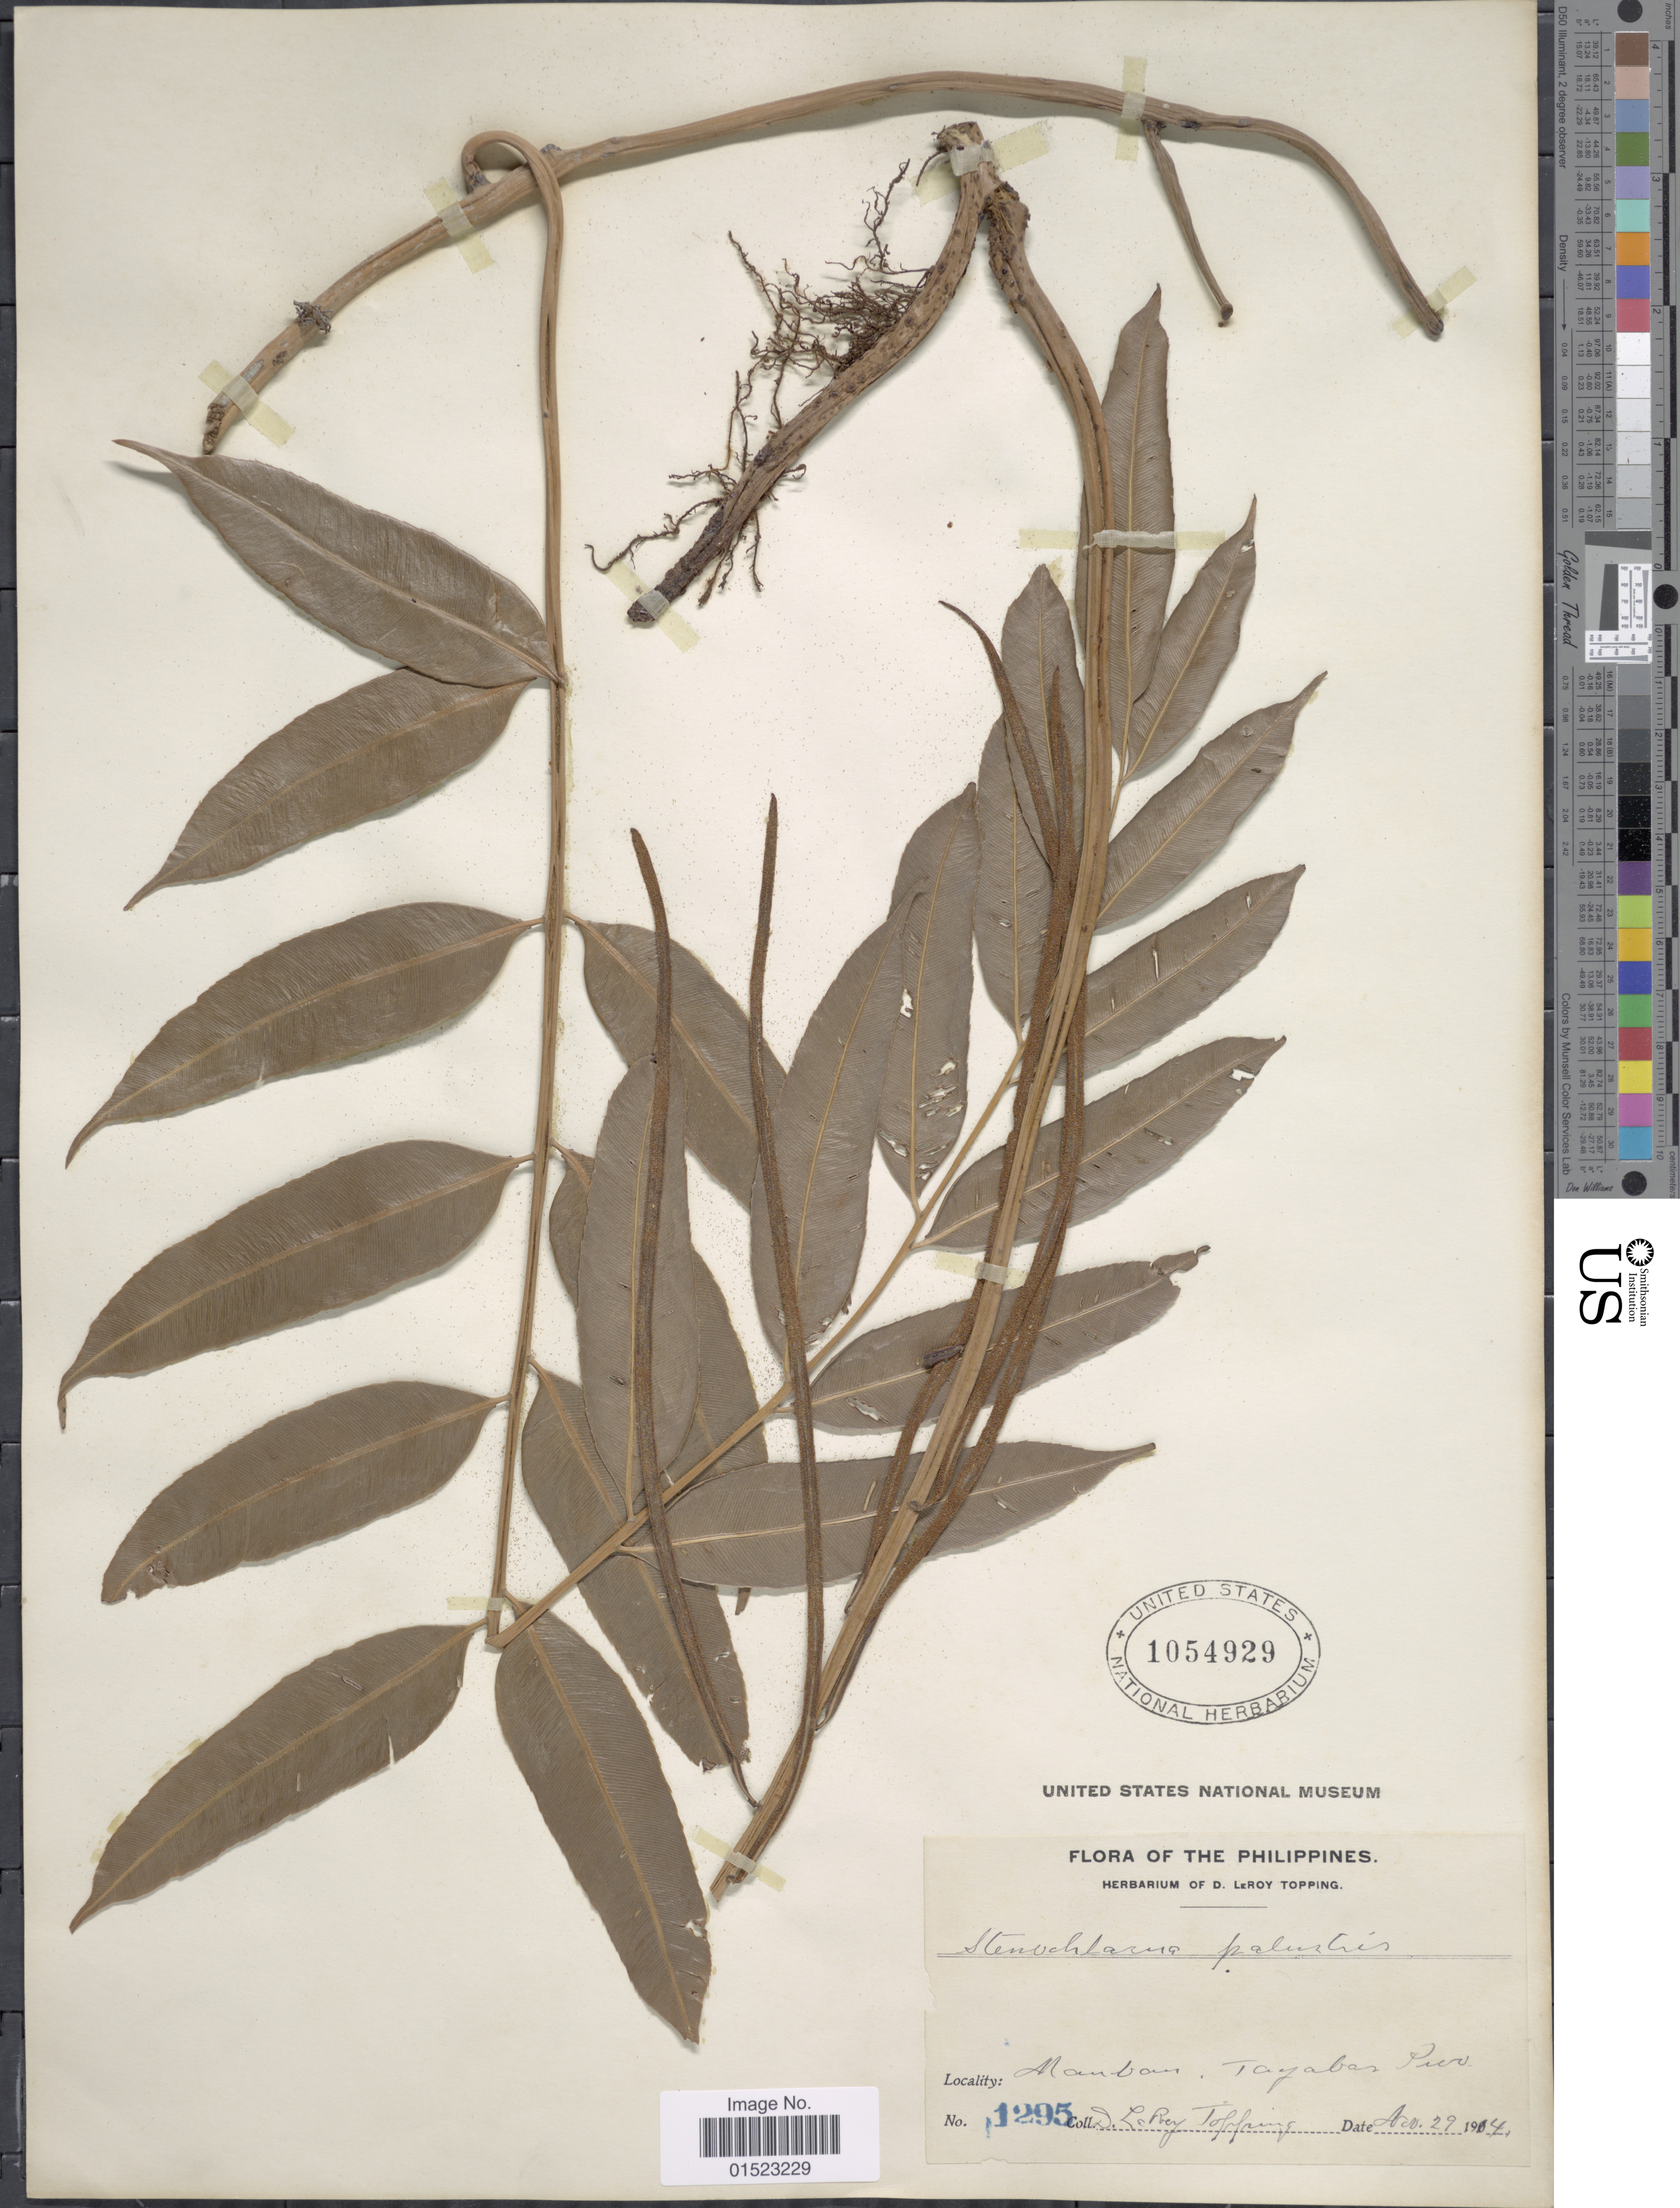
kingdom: Plantae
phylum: Tracheophyta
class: Polypodiopsida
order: Polypodiales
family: Blechnaceae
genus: Stenochlaena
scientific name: Stenochlaena palustris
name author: (Burm. f.) Bedd.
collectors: D. L. Topping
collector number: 1295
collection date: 1914-04-29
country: Philippines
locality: Manban, Tayabas Prov.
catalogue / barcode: US 1054929